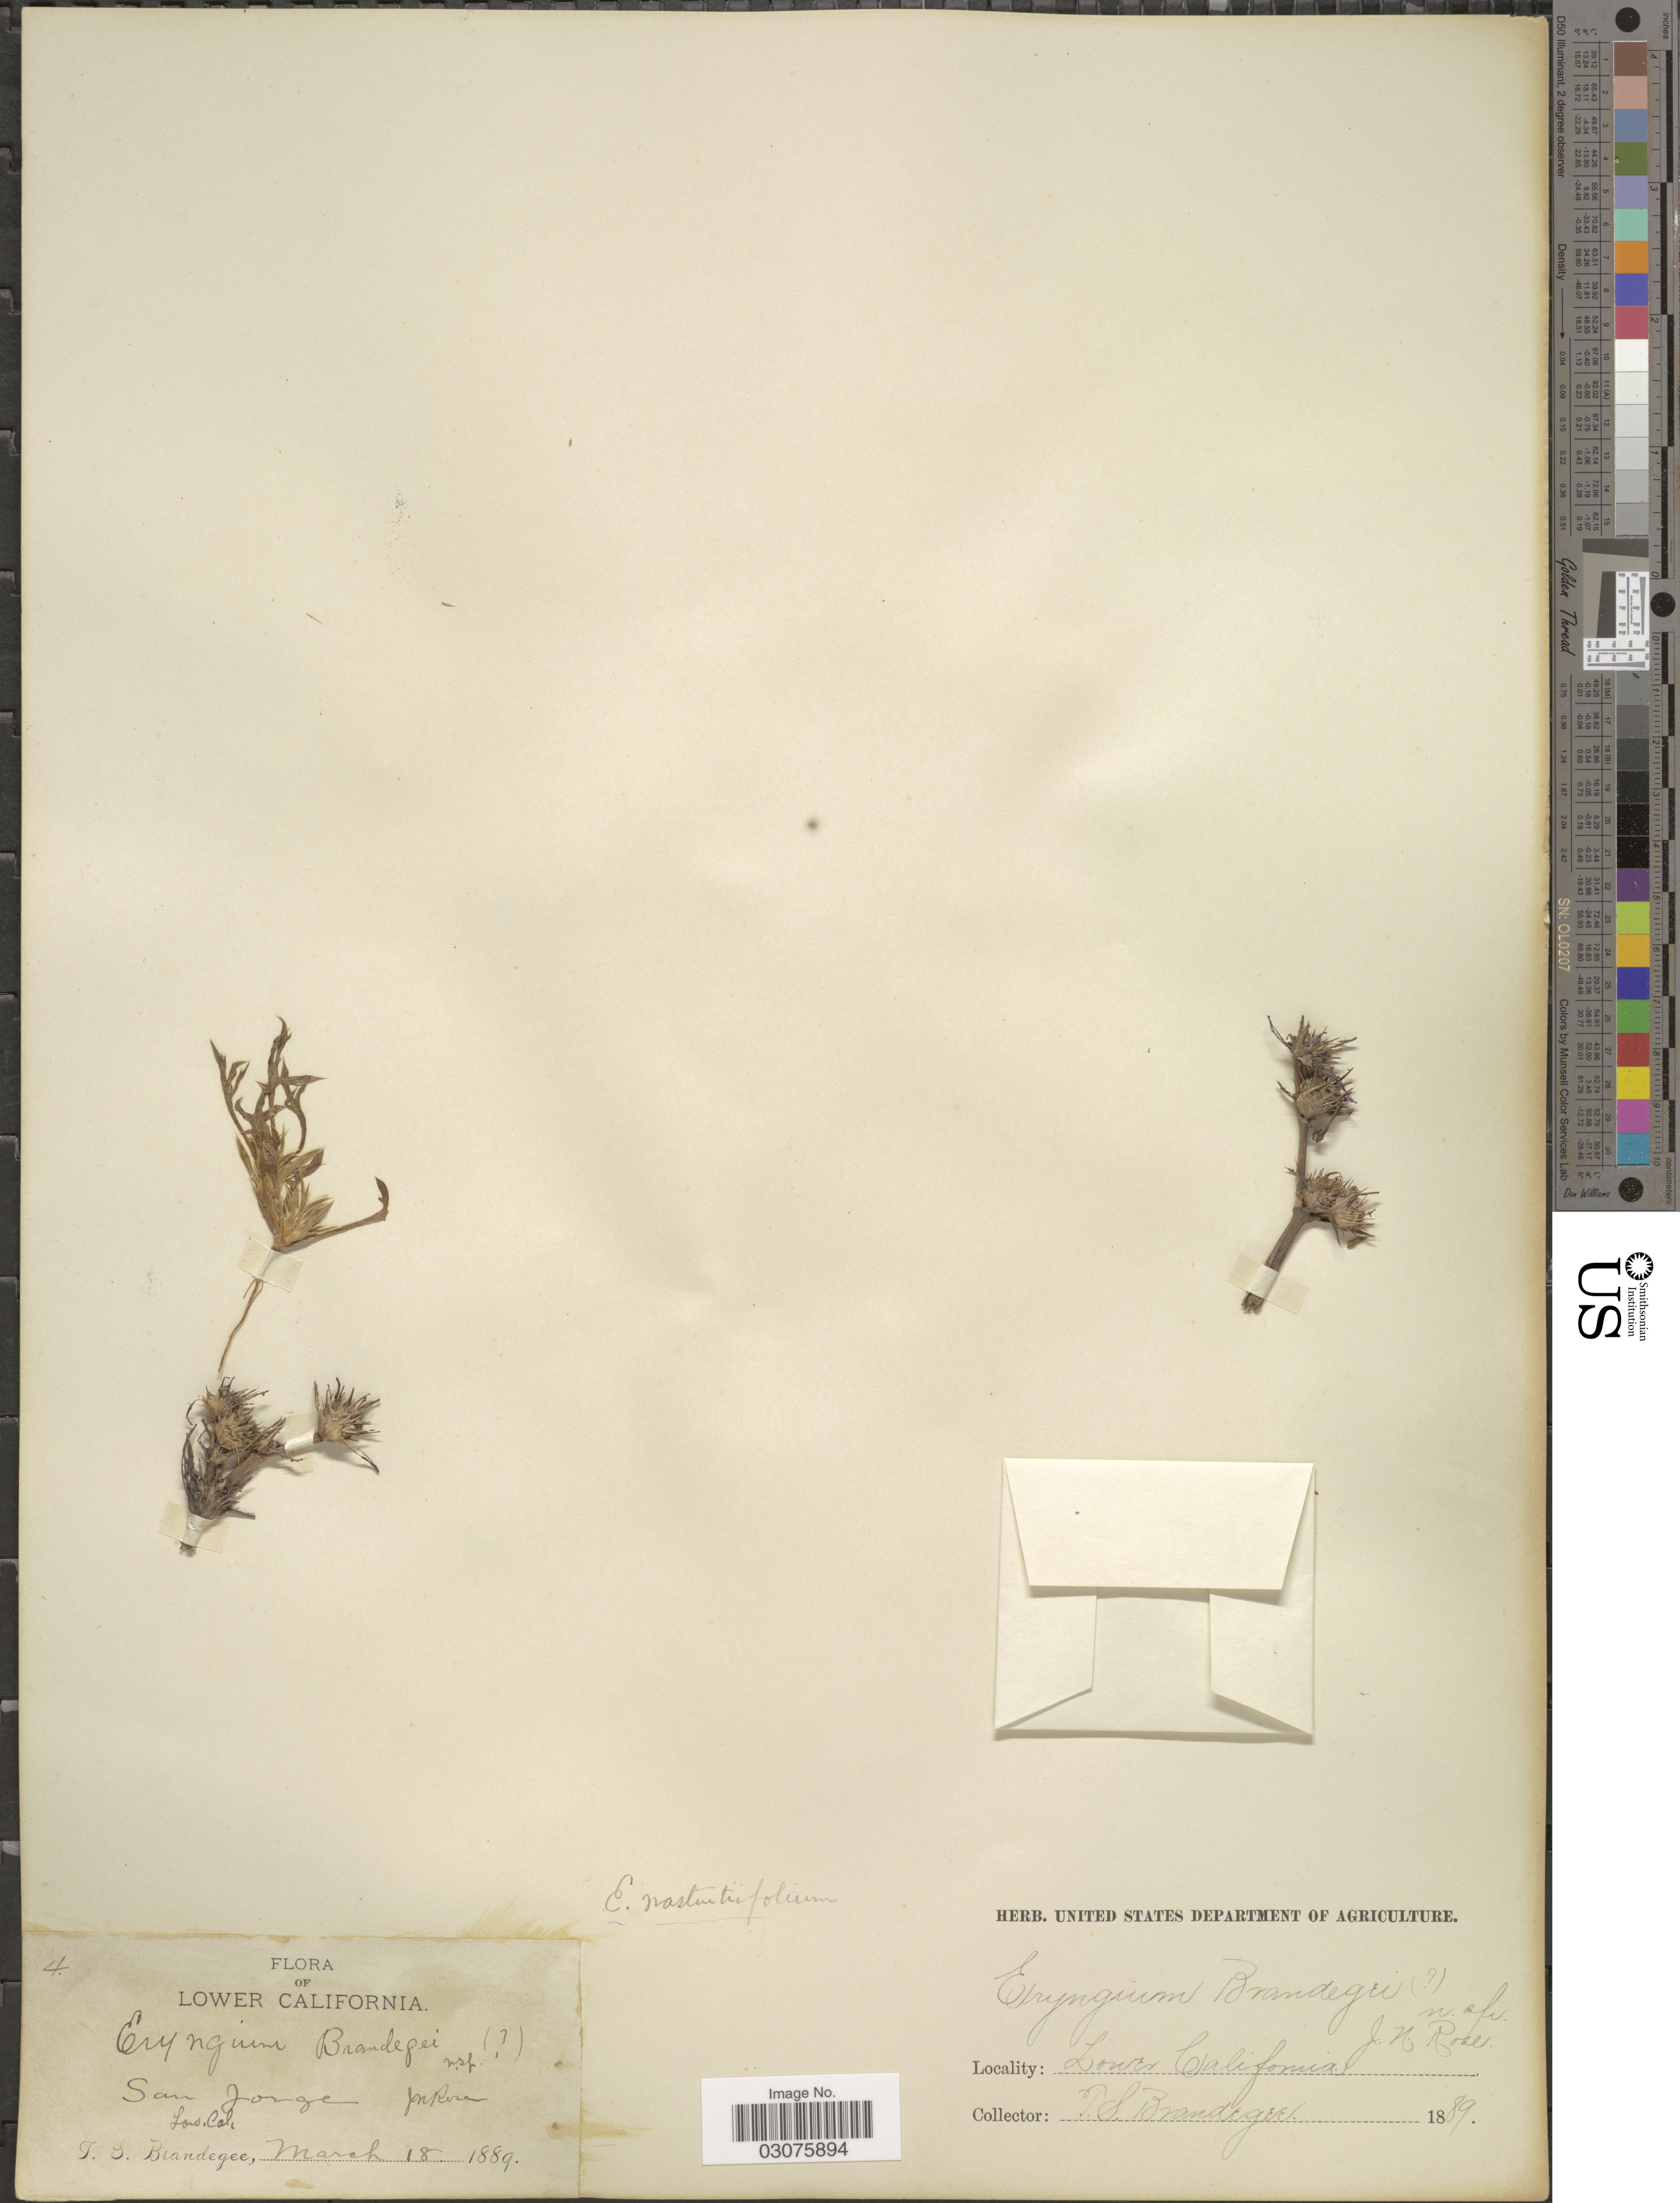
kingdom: Plantae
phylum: Tracheophyta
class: Magnoliopsida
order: Apiales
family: Apiaceae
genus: Eryngium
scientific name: Eryngium nasturtiifolium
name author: Juss. ex F. Delaroche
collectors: T. S. Brandegee (herbarium)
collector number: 4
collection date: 1889-03-18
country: Mexico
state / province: Baja California Sur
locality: Lower California. San Jorge, Low Cal.